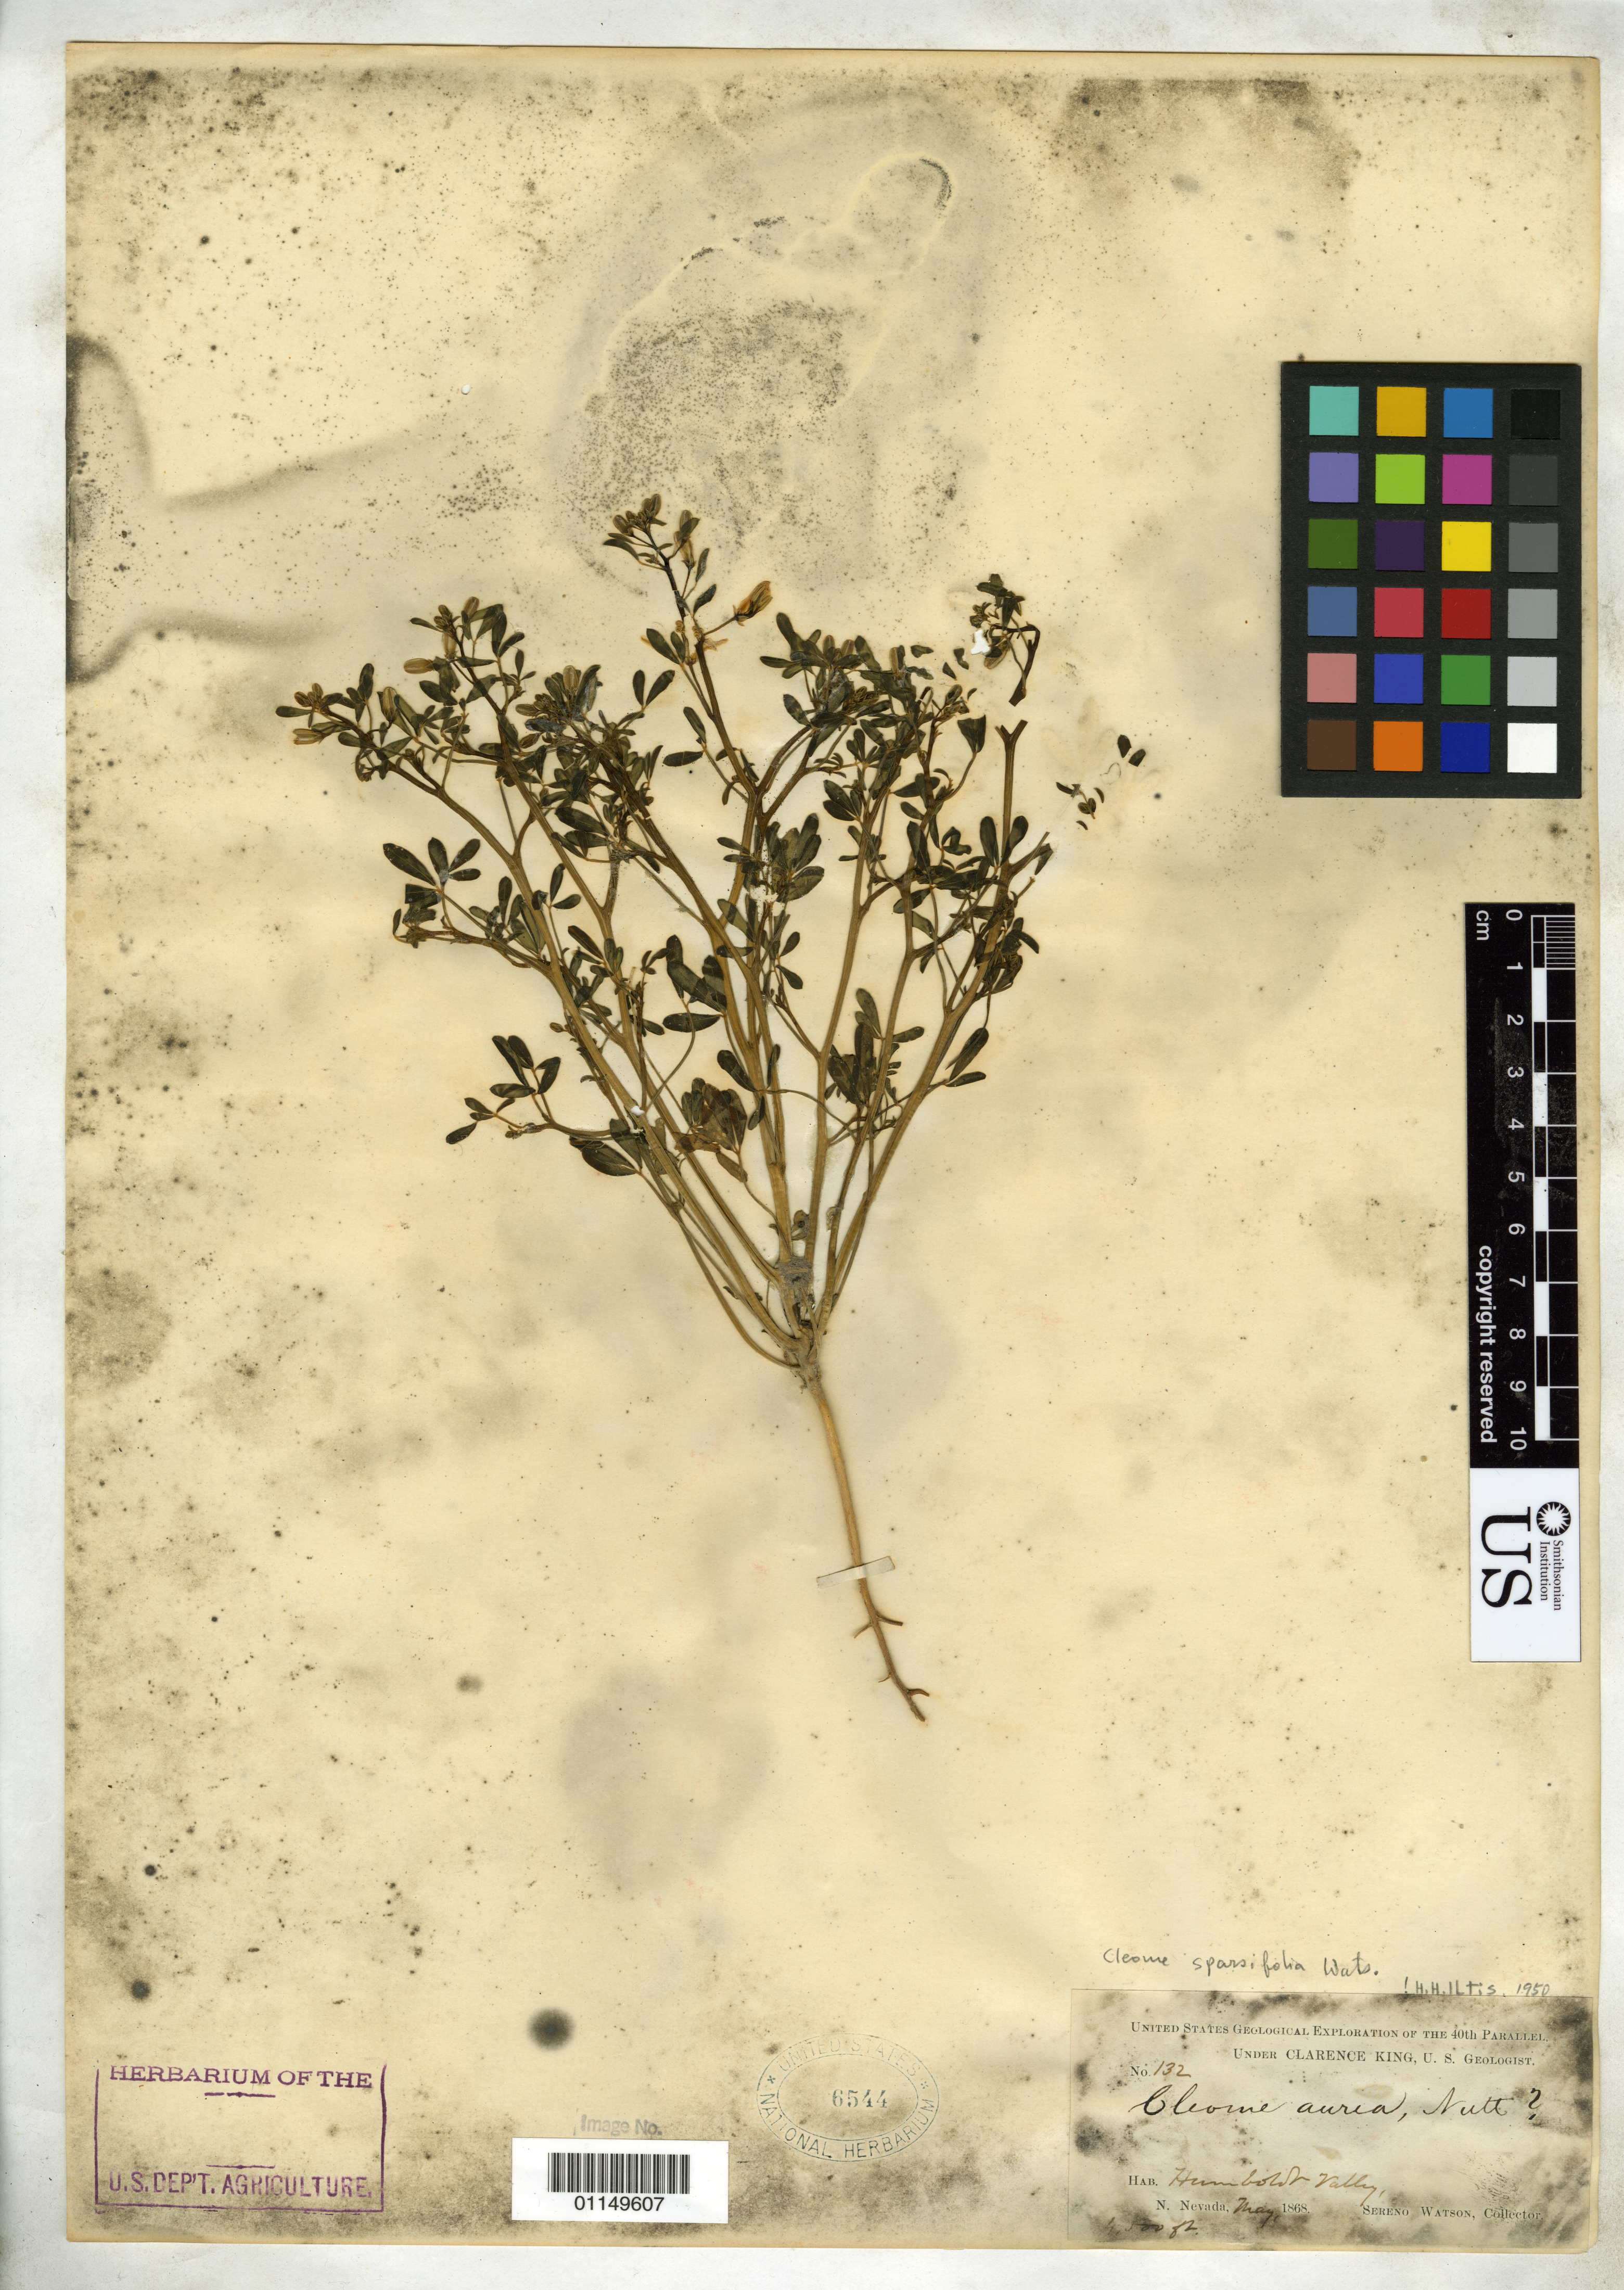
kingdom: Plantae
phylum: Tracheophyta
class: Magnoliopsida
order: Brassicales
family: Cleomaceae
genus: Cleomella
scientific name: Cleomella sparsifolia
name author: (S. Watson) J.C. Hall & Roalson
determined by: Strong, M. T., (US), Smithsonian Institution - National Museum of Natural History (UNITED STATES)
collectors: S. Watson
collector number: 132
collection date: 1868-05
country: United States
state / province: Nevada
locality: Humboldt Valley, N. Nevada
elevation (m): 1372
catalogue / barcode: US 6544